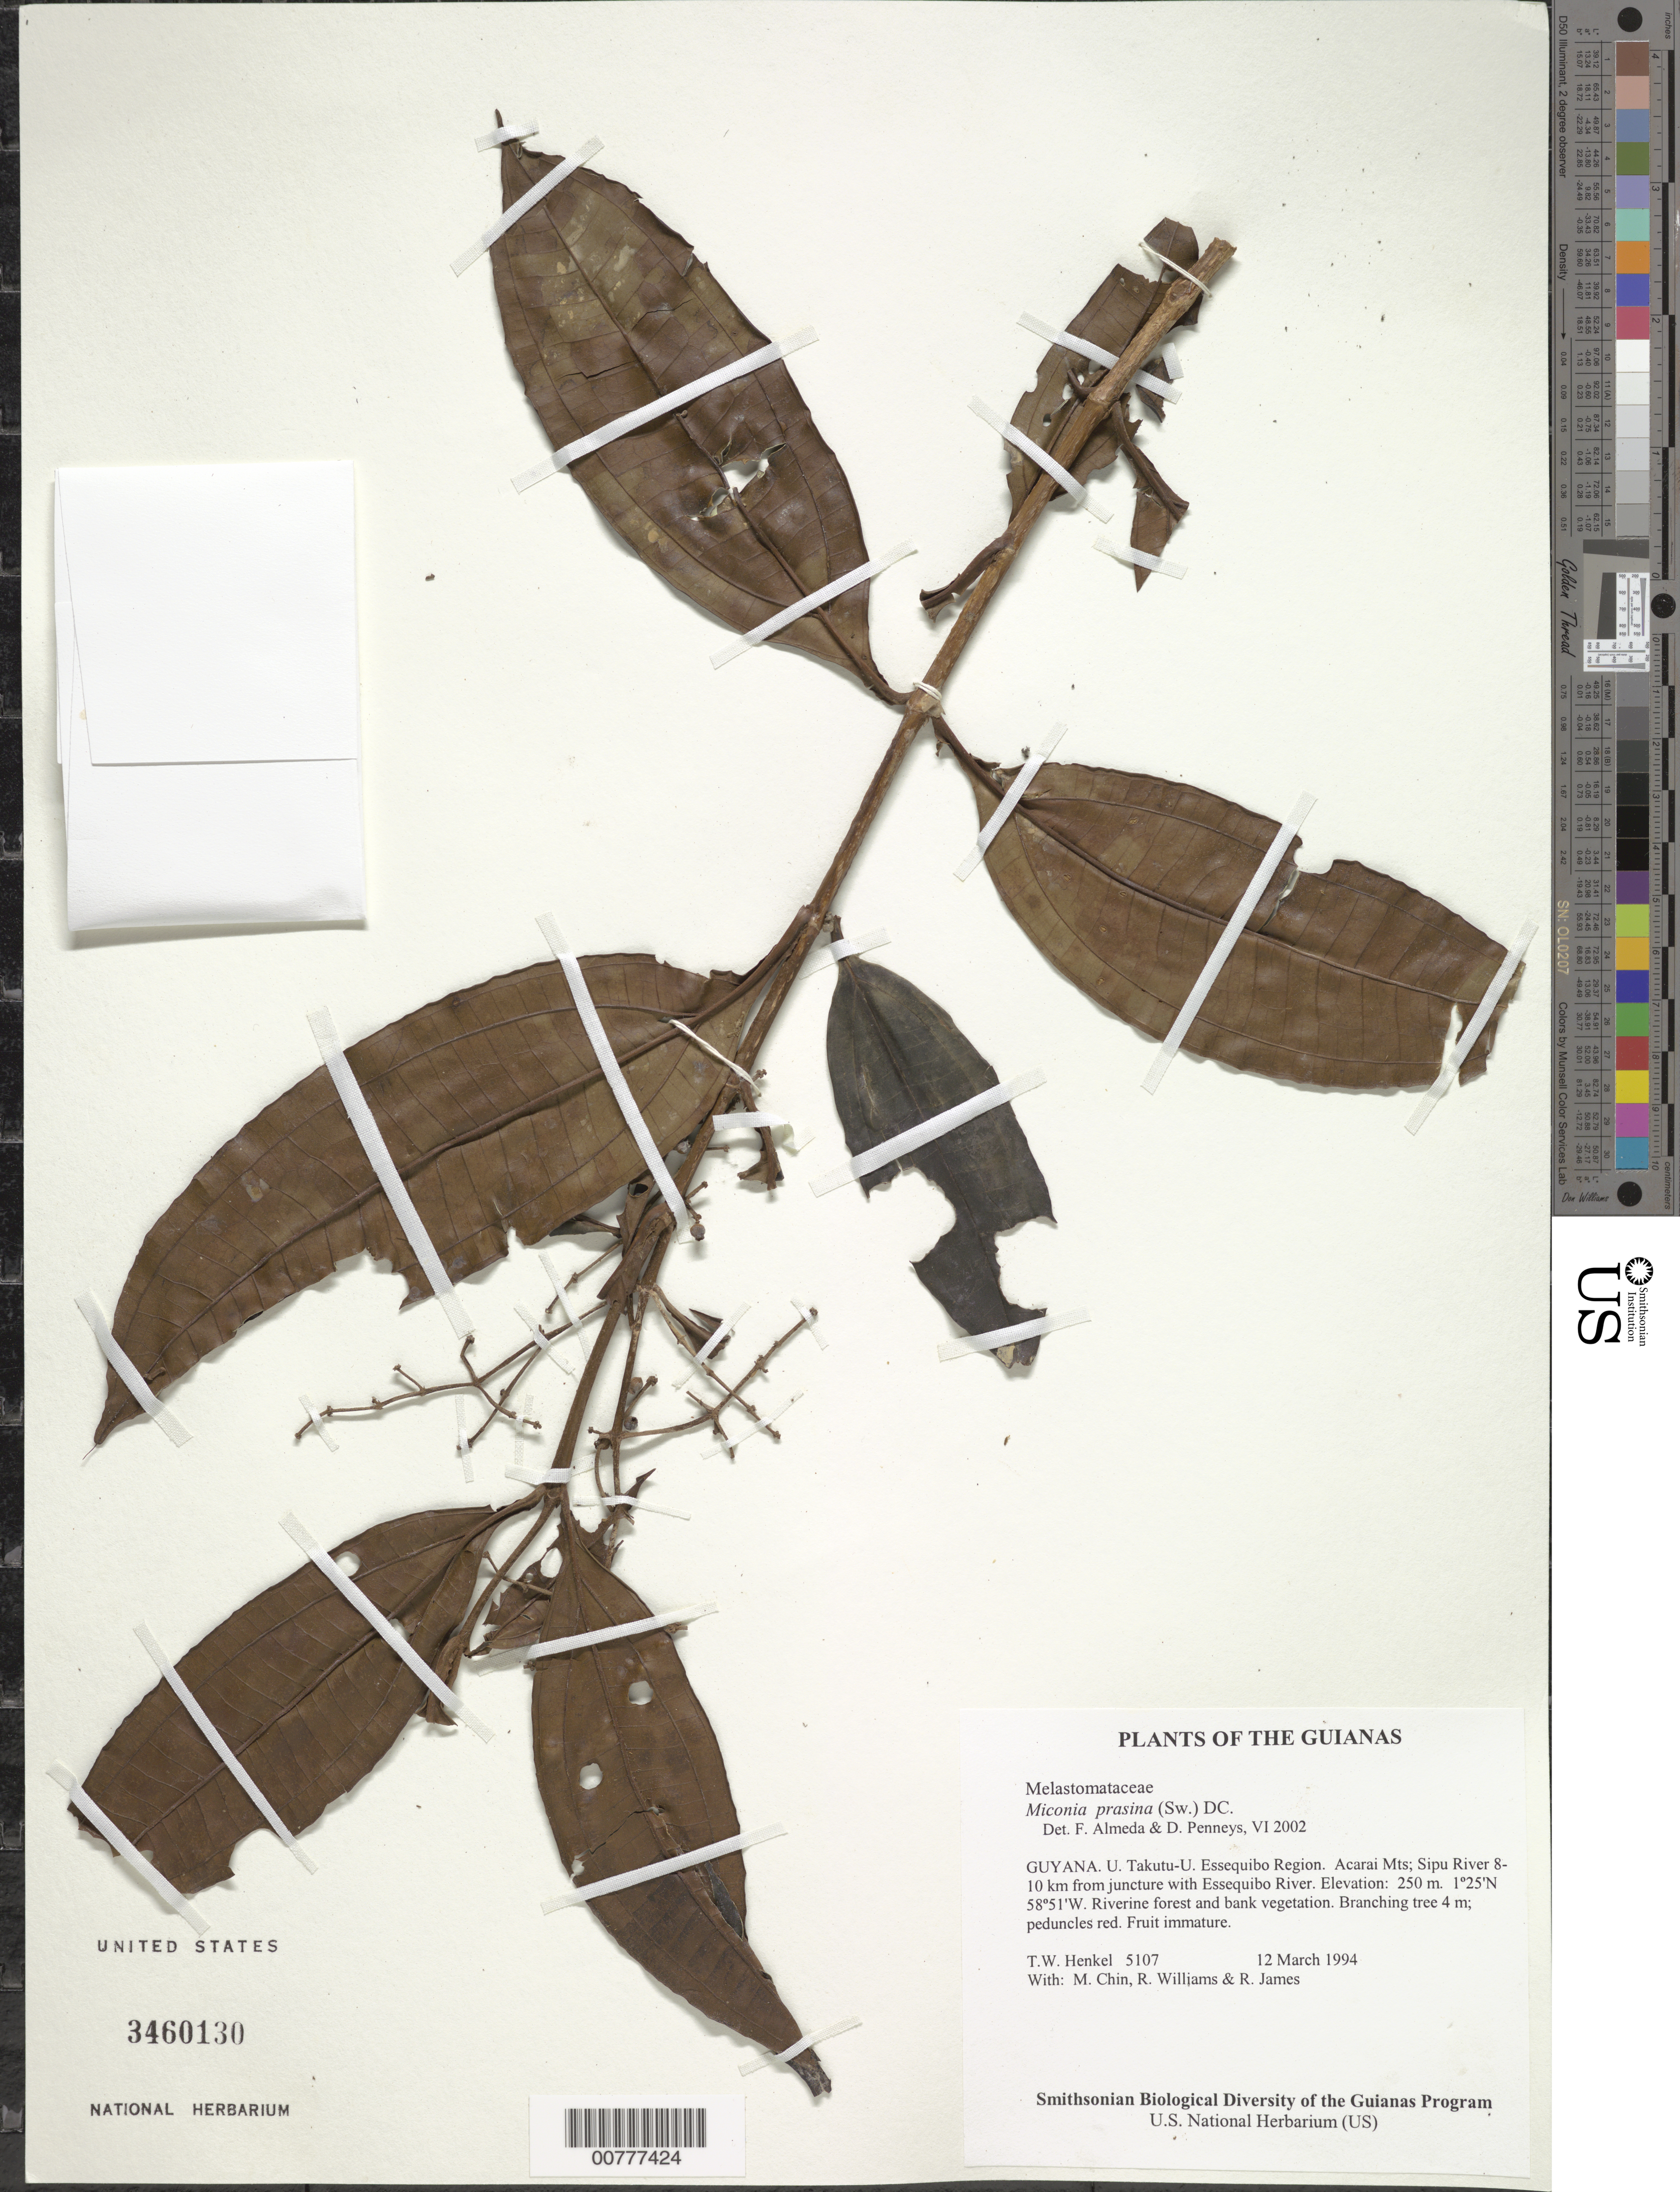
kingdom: Plantae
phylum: Tracheophyta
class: Magnoliopsida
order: Myrtales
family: Melastomataceae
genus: Miconia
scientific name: Miconia prasina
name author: (Sw.) DC.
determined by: Almeda, F.; Penneys, D. S.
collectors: T. Henkel, M. Chin, R. Williams & R. James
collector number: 5107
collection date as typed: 12 March 1994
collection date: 1994-03-12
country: Guyana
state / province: U. Takutu-U. Essequibo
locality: Acarai Mts; Sipu River 8-10 km from juncture with Essequibo River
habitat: Riverine forest and bank vegetation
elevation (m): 250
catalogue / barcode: US 3460130